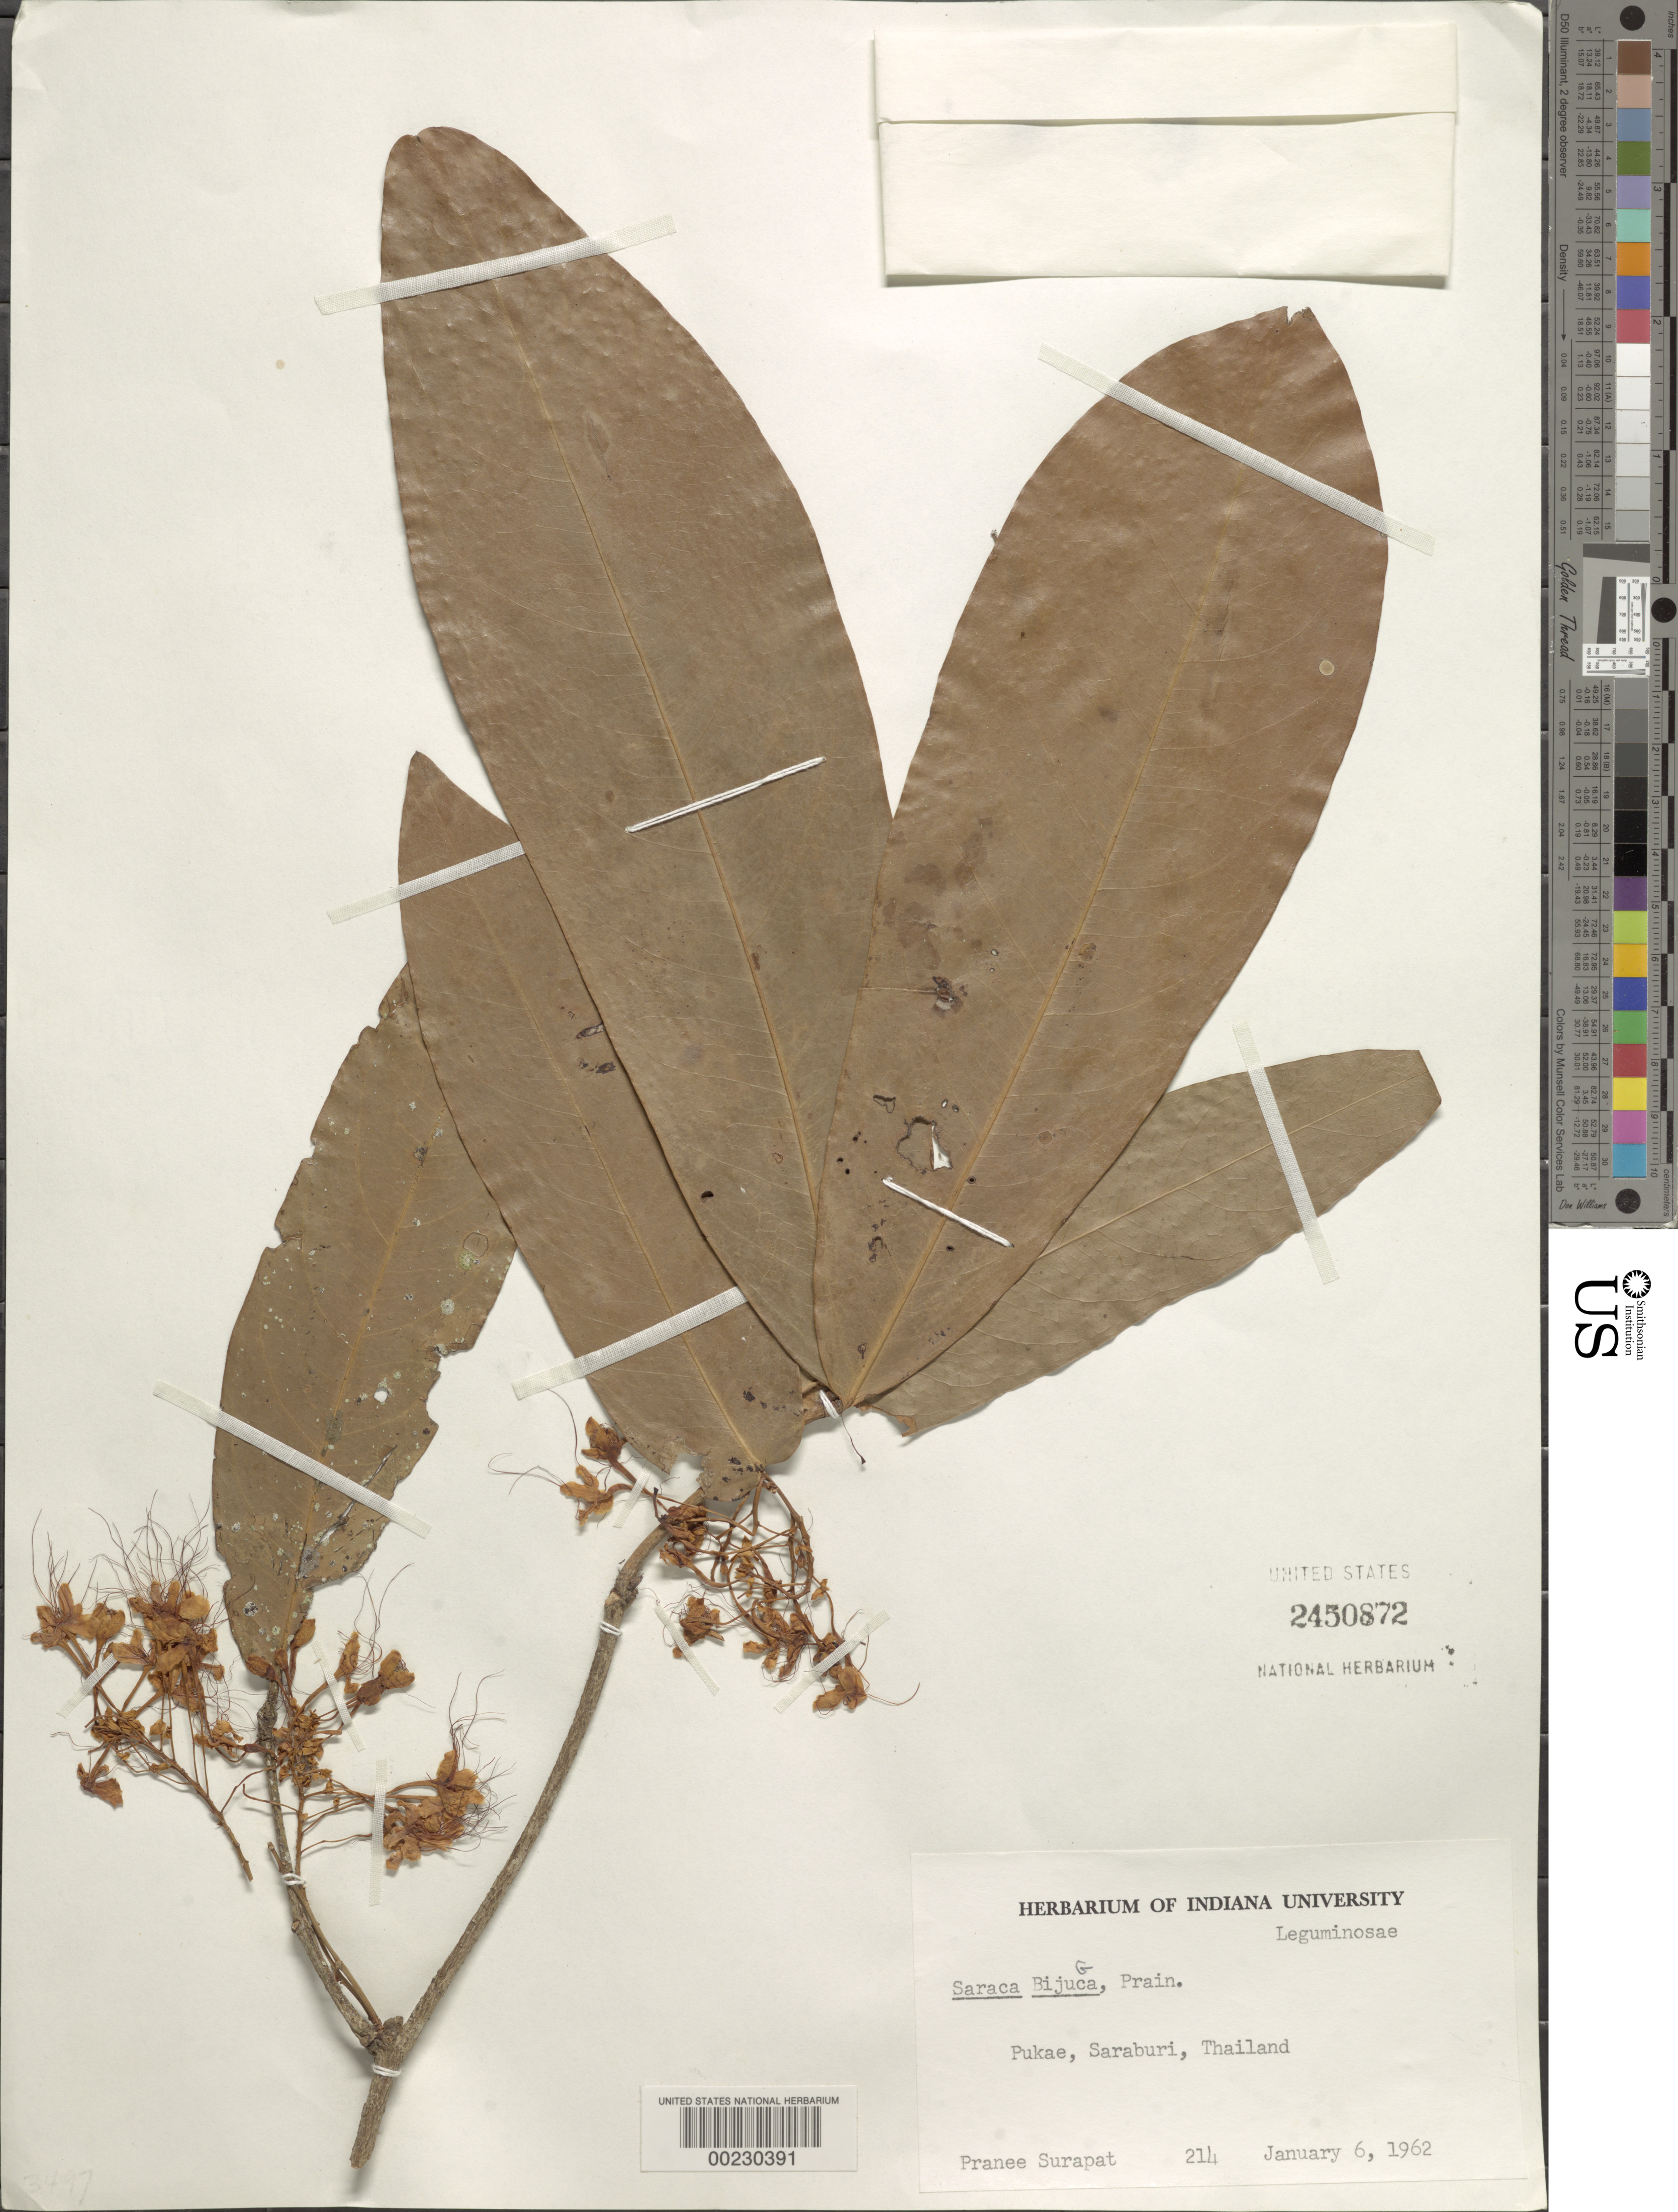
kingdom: Plantae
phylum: Tracheophyta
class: Magnoliopsida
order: Fabales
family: Fabaceae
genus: Saraca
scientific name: Saraca indica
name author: L.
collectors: P. Surapat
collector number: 214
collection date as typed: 06 Jan 1962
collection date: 1962-01-06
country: Thailand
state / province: Saraburi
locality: Pukae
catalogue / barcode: US 2450872